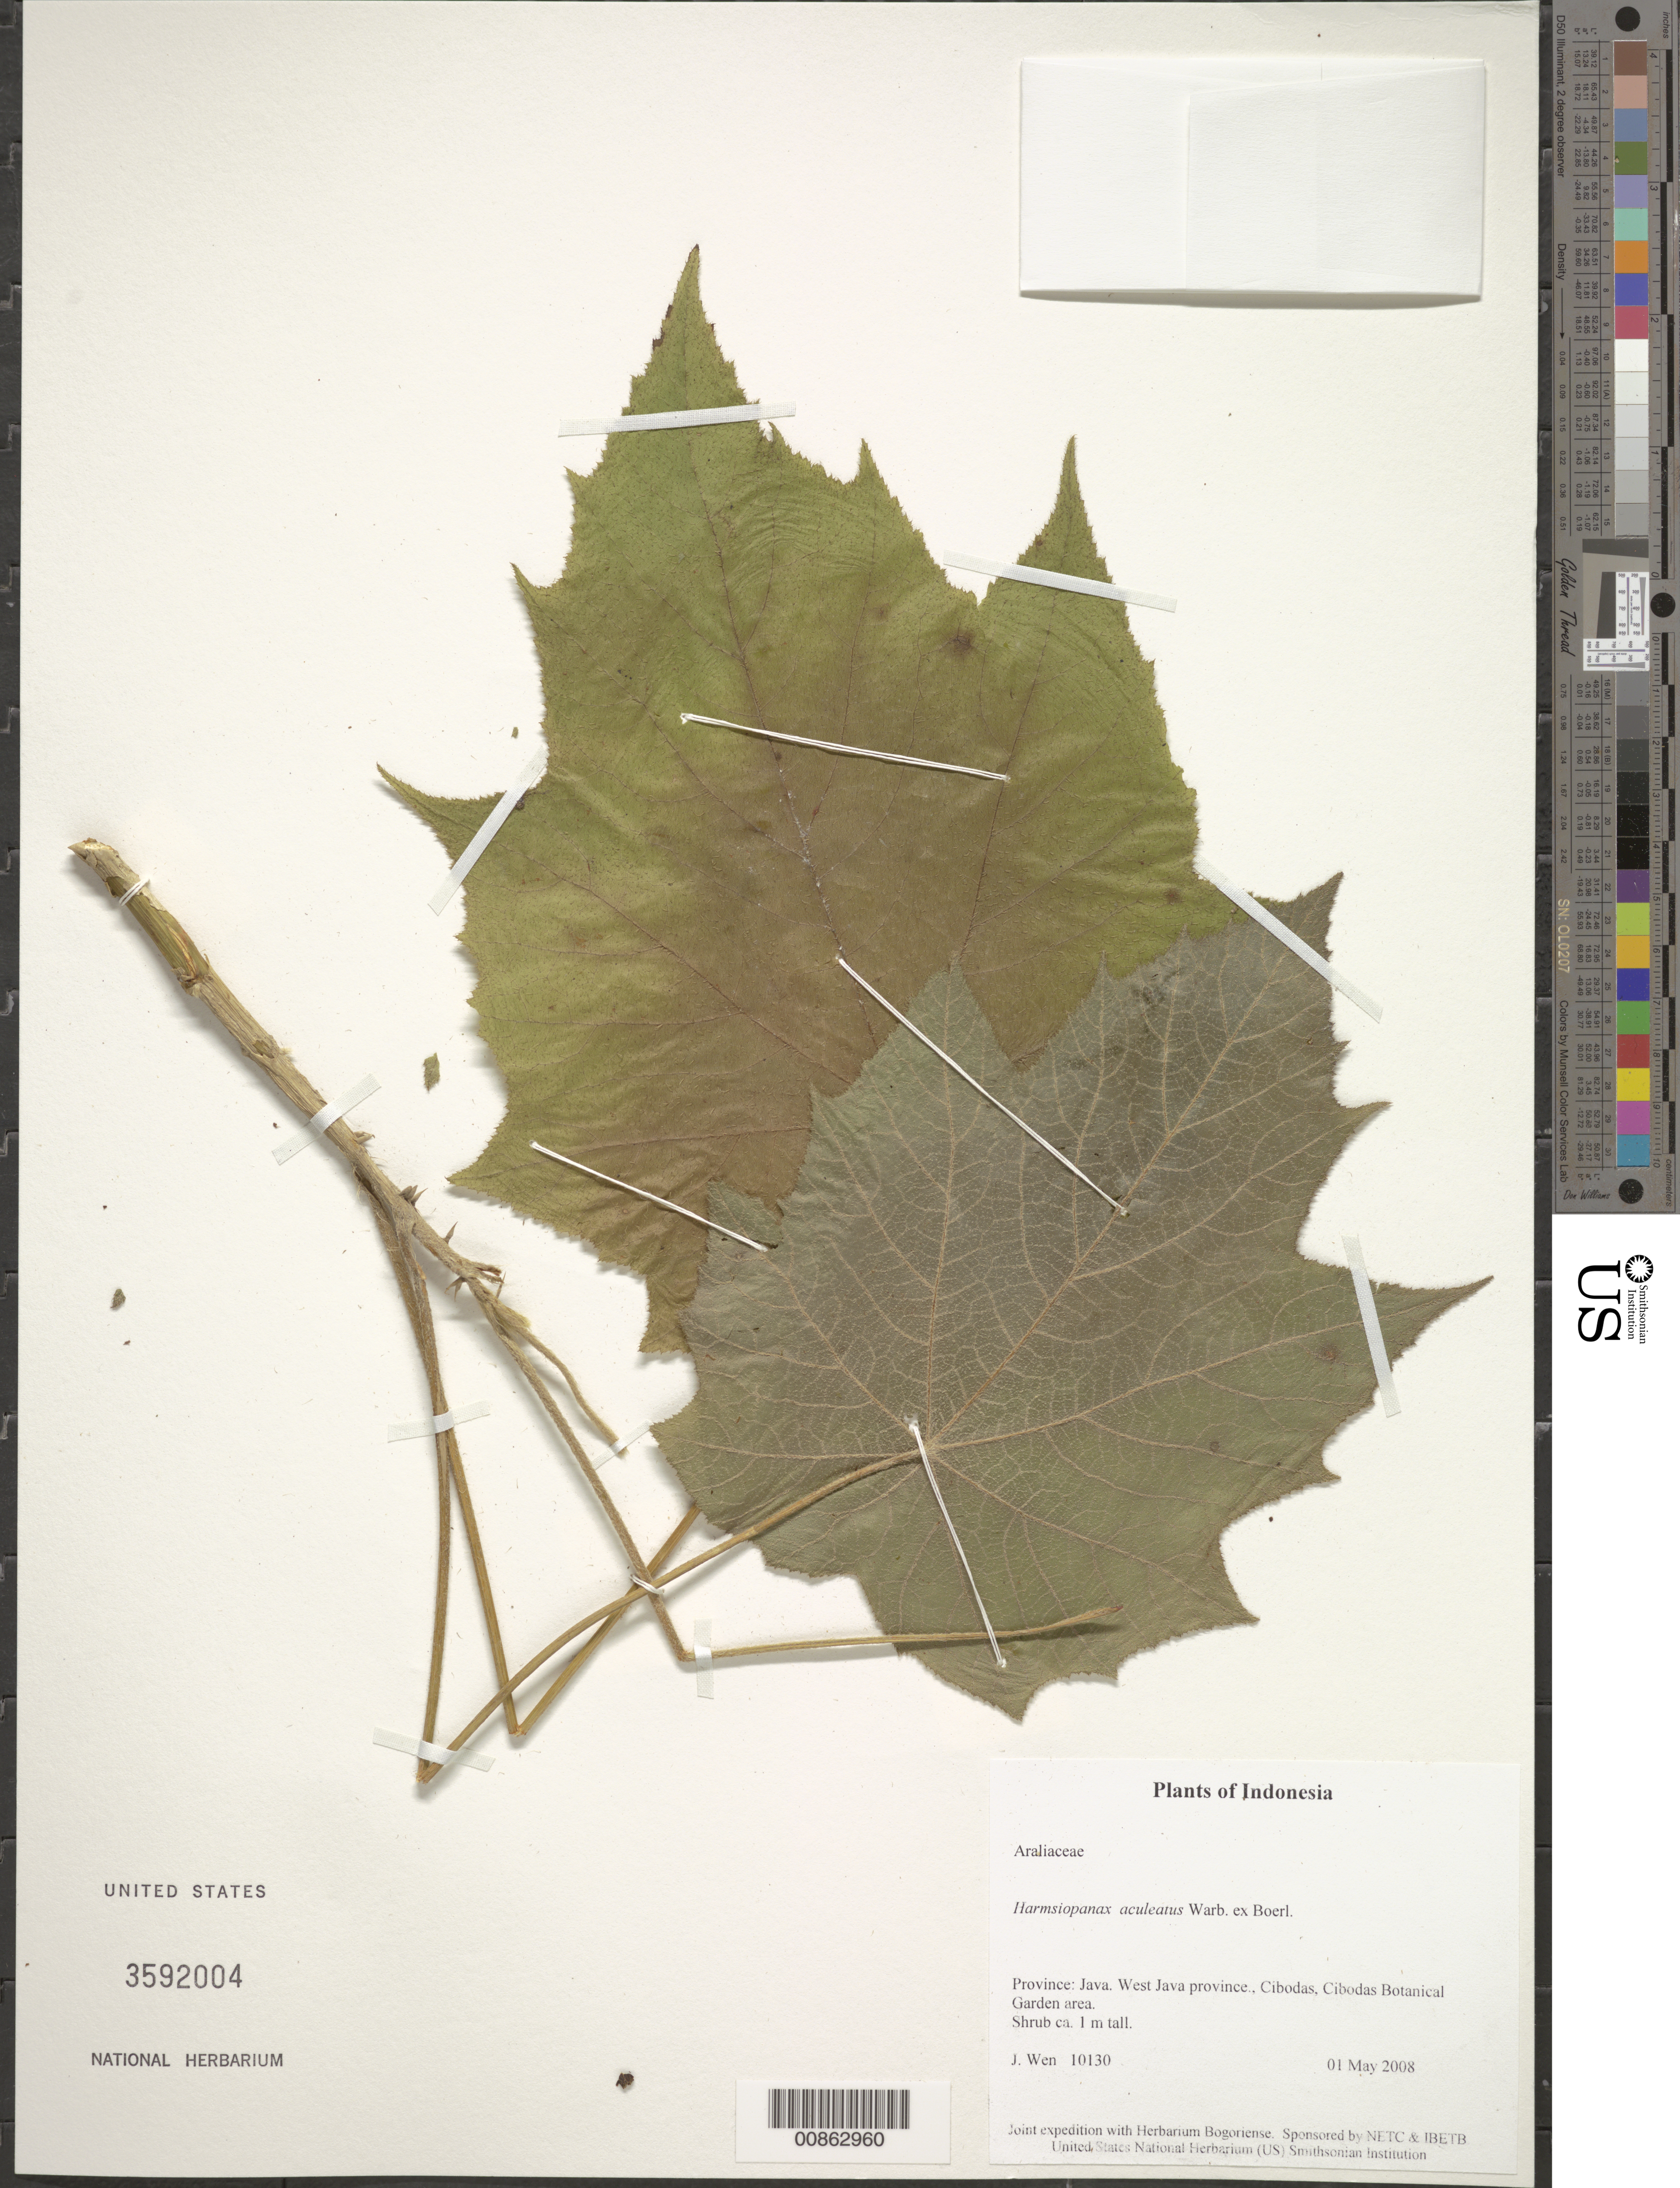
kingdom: Plantae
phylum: Tracheophyta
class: Magnoliopsida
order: Apiales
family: Araliaceae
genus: Harmsiopanax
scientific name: Harmsiopanax aculeatus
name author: Warb. ex Boerl.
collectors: J. Wen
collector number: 10130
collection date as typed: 01 May 2008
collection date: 2008-05-01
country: Indonesia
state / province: Java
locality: West Java Province, Cibodas, Cibodas Botanical Garden area.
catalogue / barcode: US 3592004